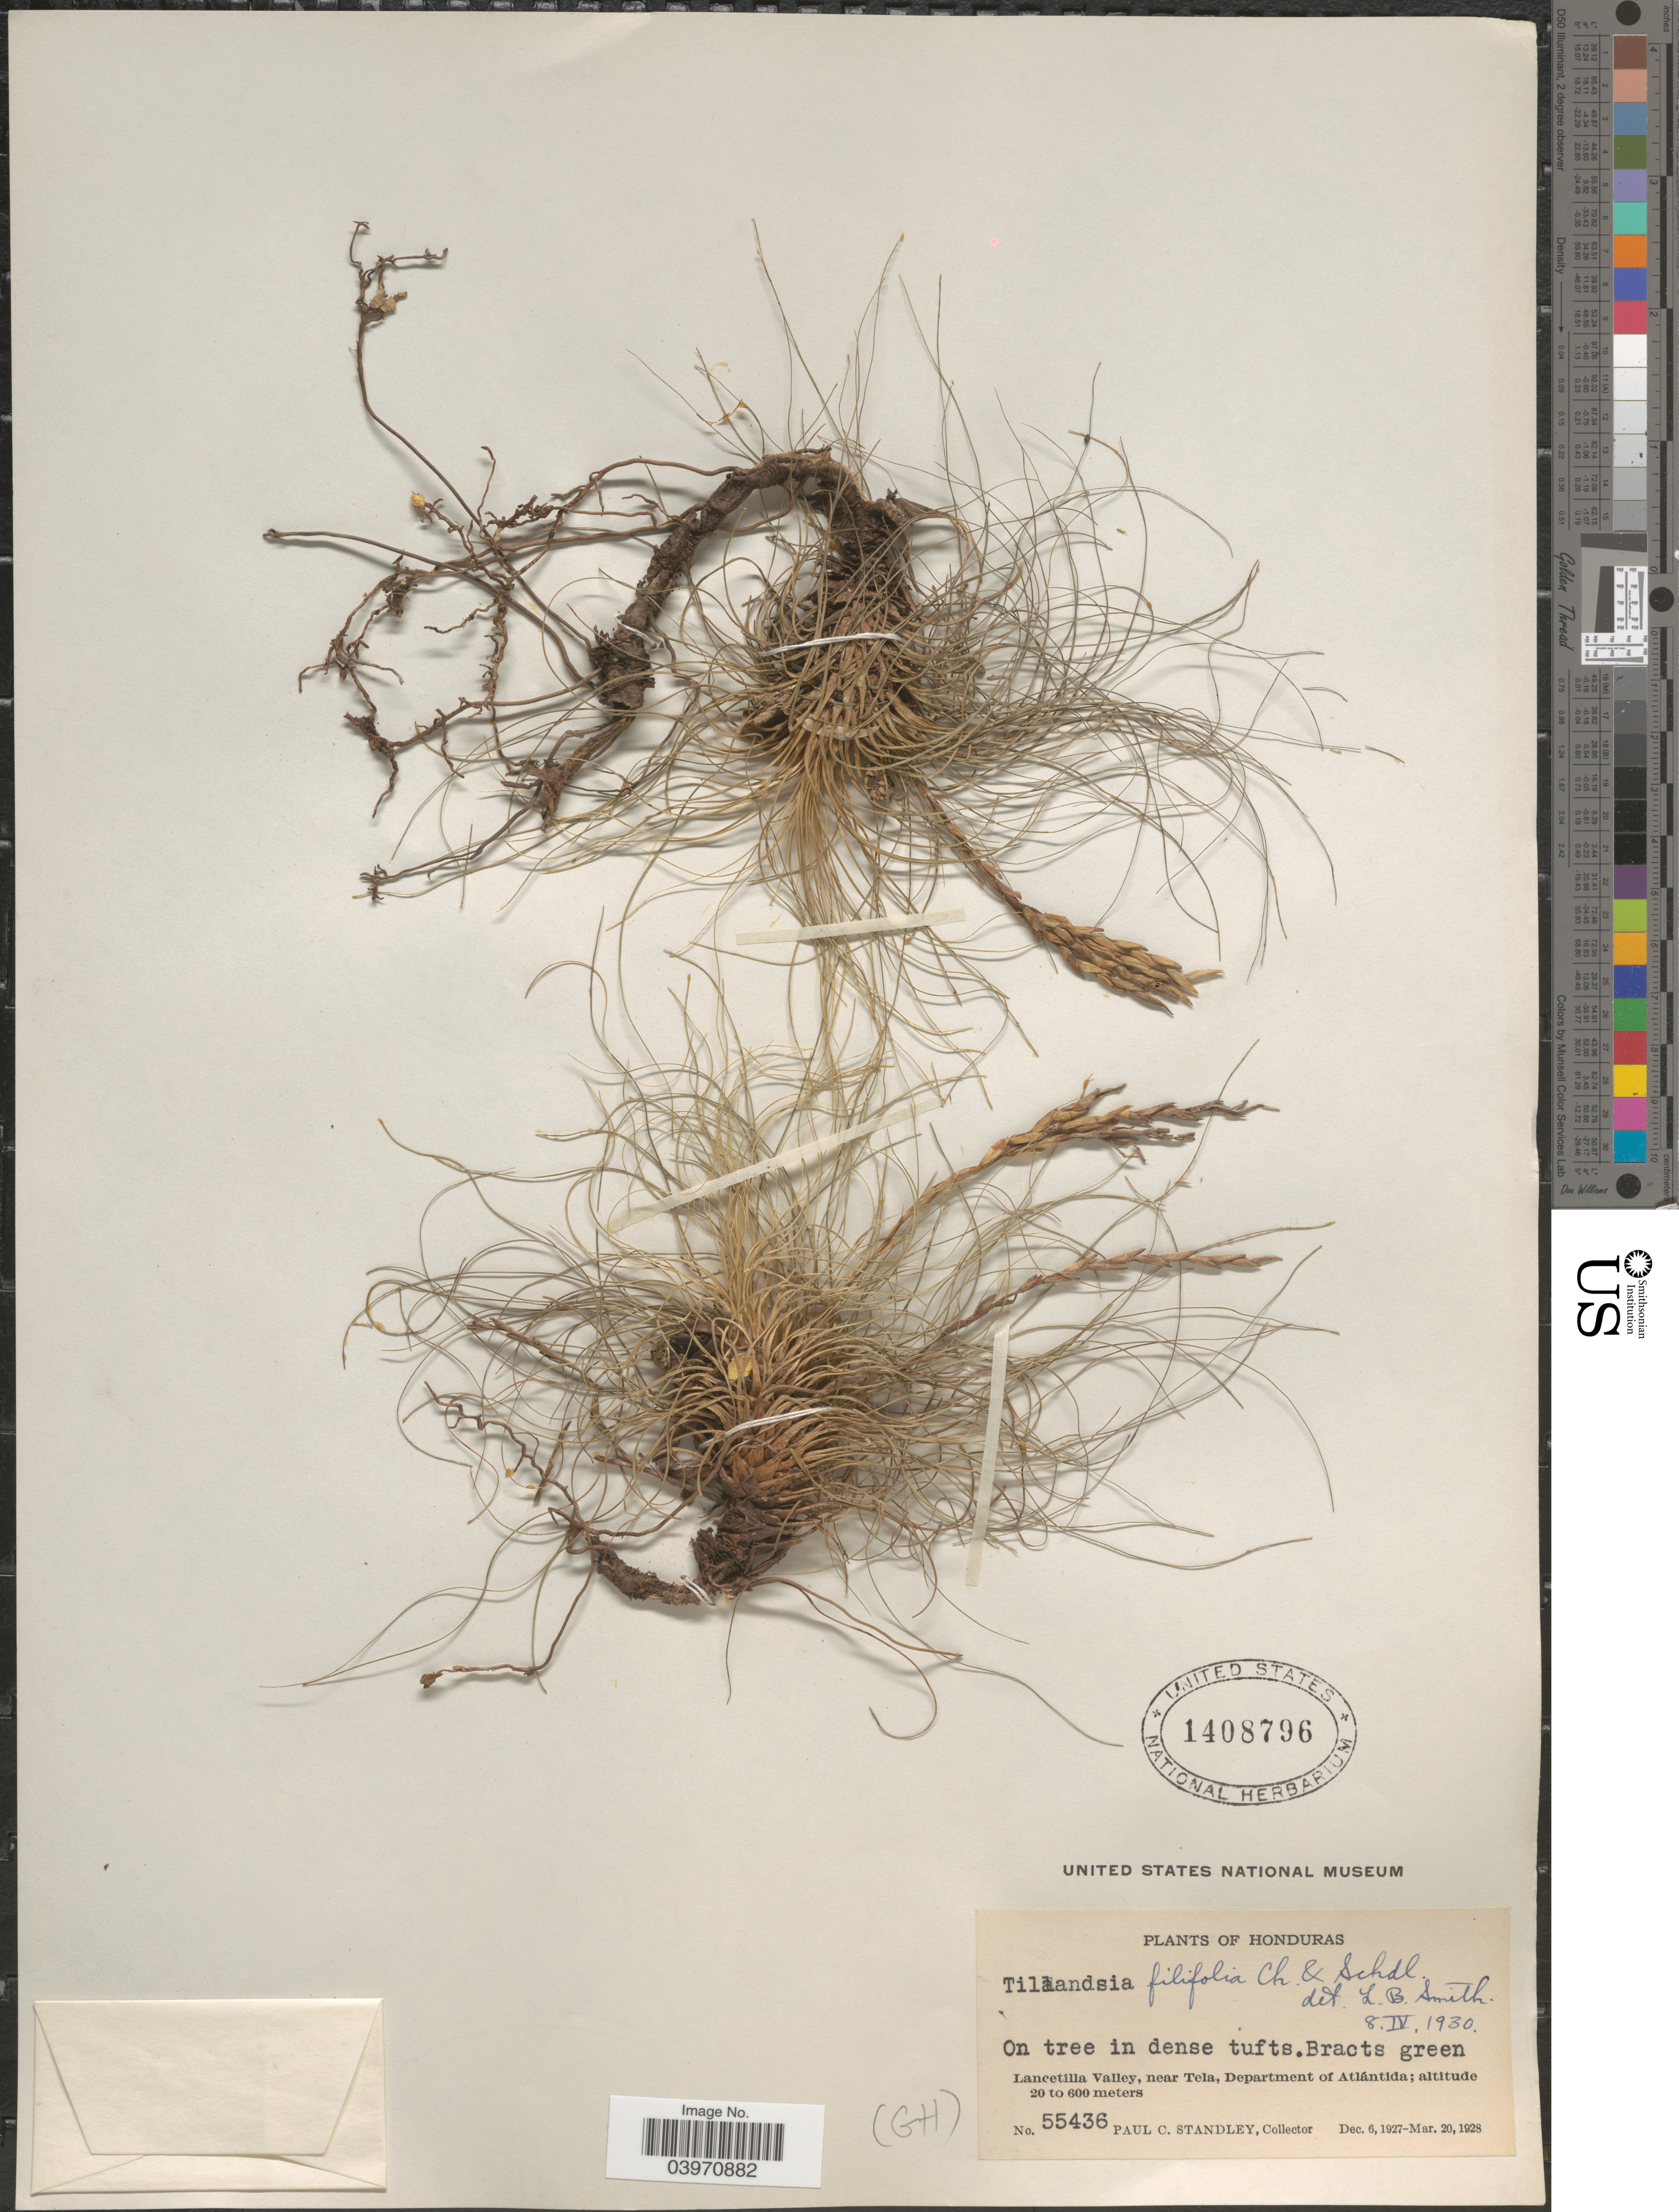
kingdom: Plantae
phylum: Tracheophyta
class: Liliopsida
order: Poales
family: Bromeliaceae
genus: Tillandsia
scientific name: Tillandsia filifolia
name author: Schltdl. & Cham.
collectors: P. C. Standley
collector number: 55436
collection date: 1927-12-06/1928-03-20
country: Honduras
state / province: Atlantida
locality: Lancetilla Valley, near Tela, Department of Atlántida.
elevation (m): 20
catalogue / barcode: US 1408796